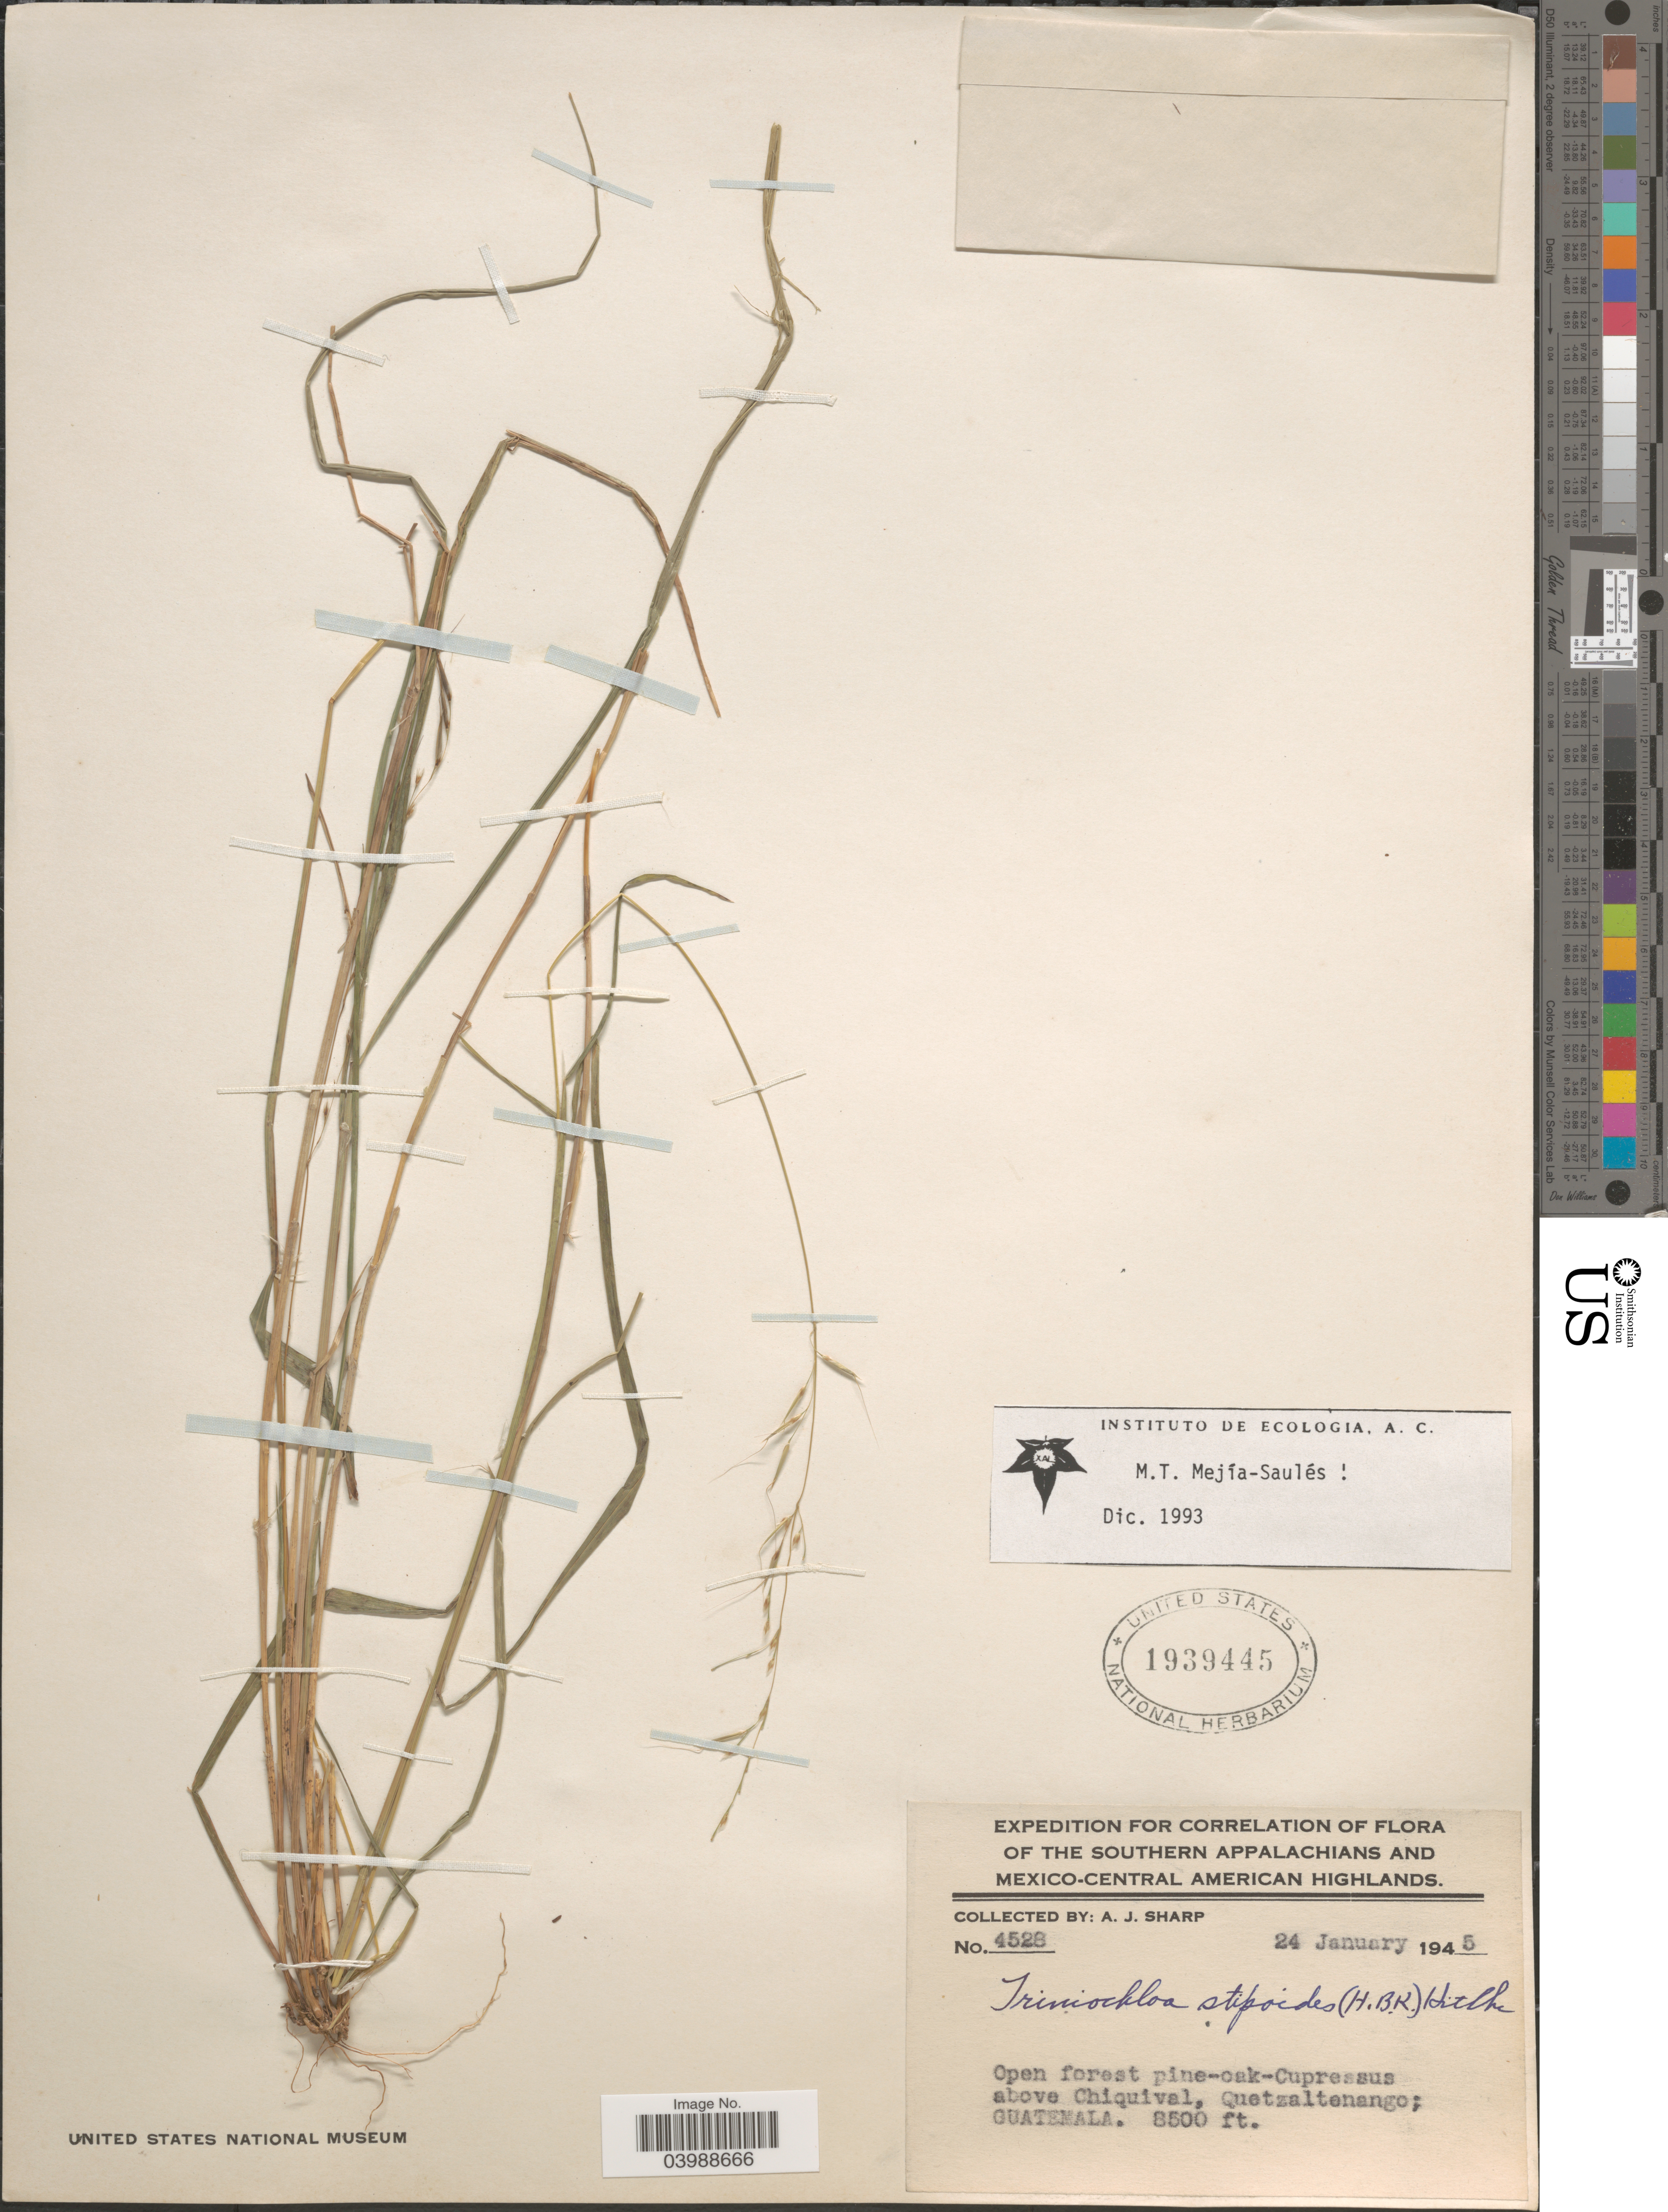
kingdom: Plantae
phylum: Tracheophyta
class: Liliopsida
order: Poales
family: Poaceae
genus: Triniochloa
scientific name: Triniochloa stipoides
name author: (Kunth) Hitchc.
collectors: A. J. Sharp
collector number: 4528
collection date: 1945-01-24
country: Guatemala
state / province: Quetzaltenango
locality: The Southern Appalachians and Mexico-Central American Highlands. Above Chiquival, Quetzaltenango.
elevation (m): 2591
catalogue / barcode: US 1939445